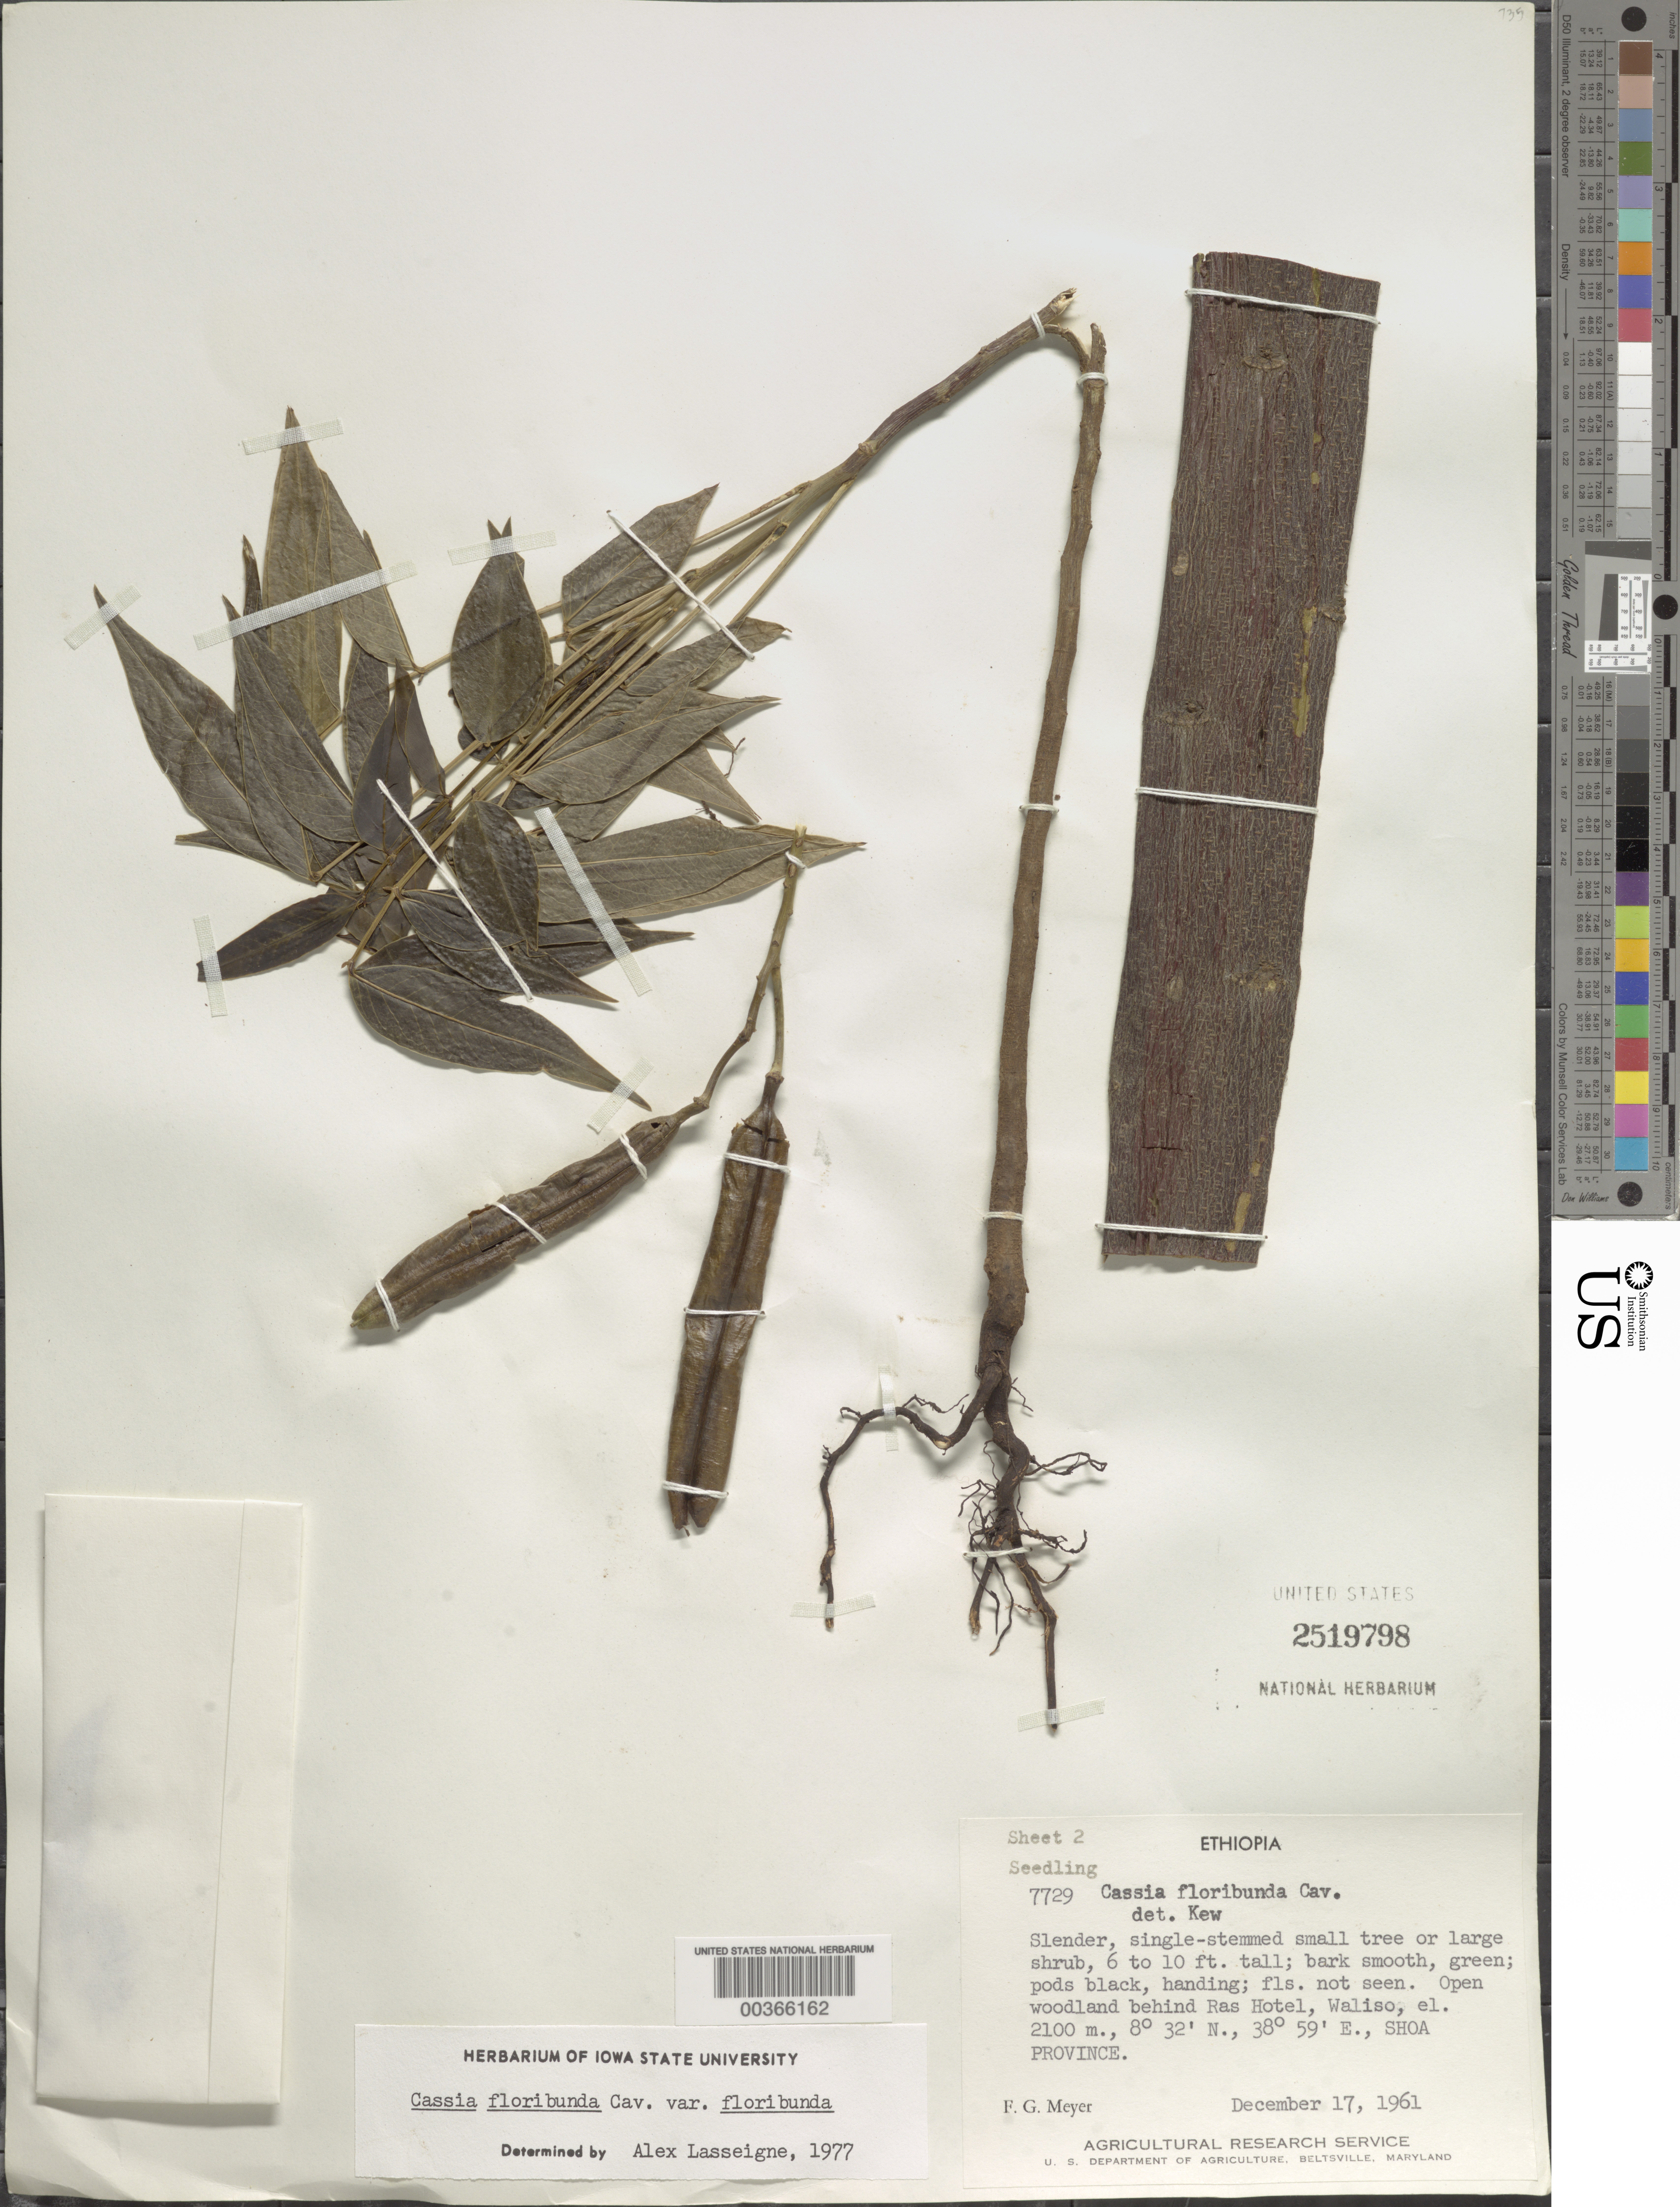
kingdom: Plantae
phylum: Tracheophyta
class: Magnoliopsida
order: Fabales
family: Fabaceae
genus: Senna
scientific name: Senna x floribunda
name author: (Cav.) H.S. Irwin & Barneby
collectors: F. G. Meyer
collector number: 7729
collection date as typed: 17 Dec 1961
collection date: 1961-12-17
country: Ethiopia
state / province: Oromiya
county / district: Shewa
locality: Behind ras hotel, waliso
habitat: Open woodland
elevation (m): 2100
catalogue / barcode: US 2519798